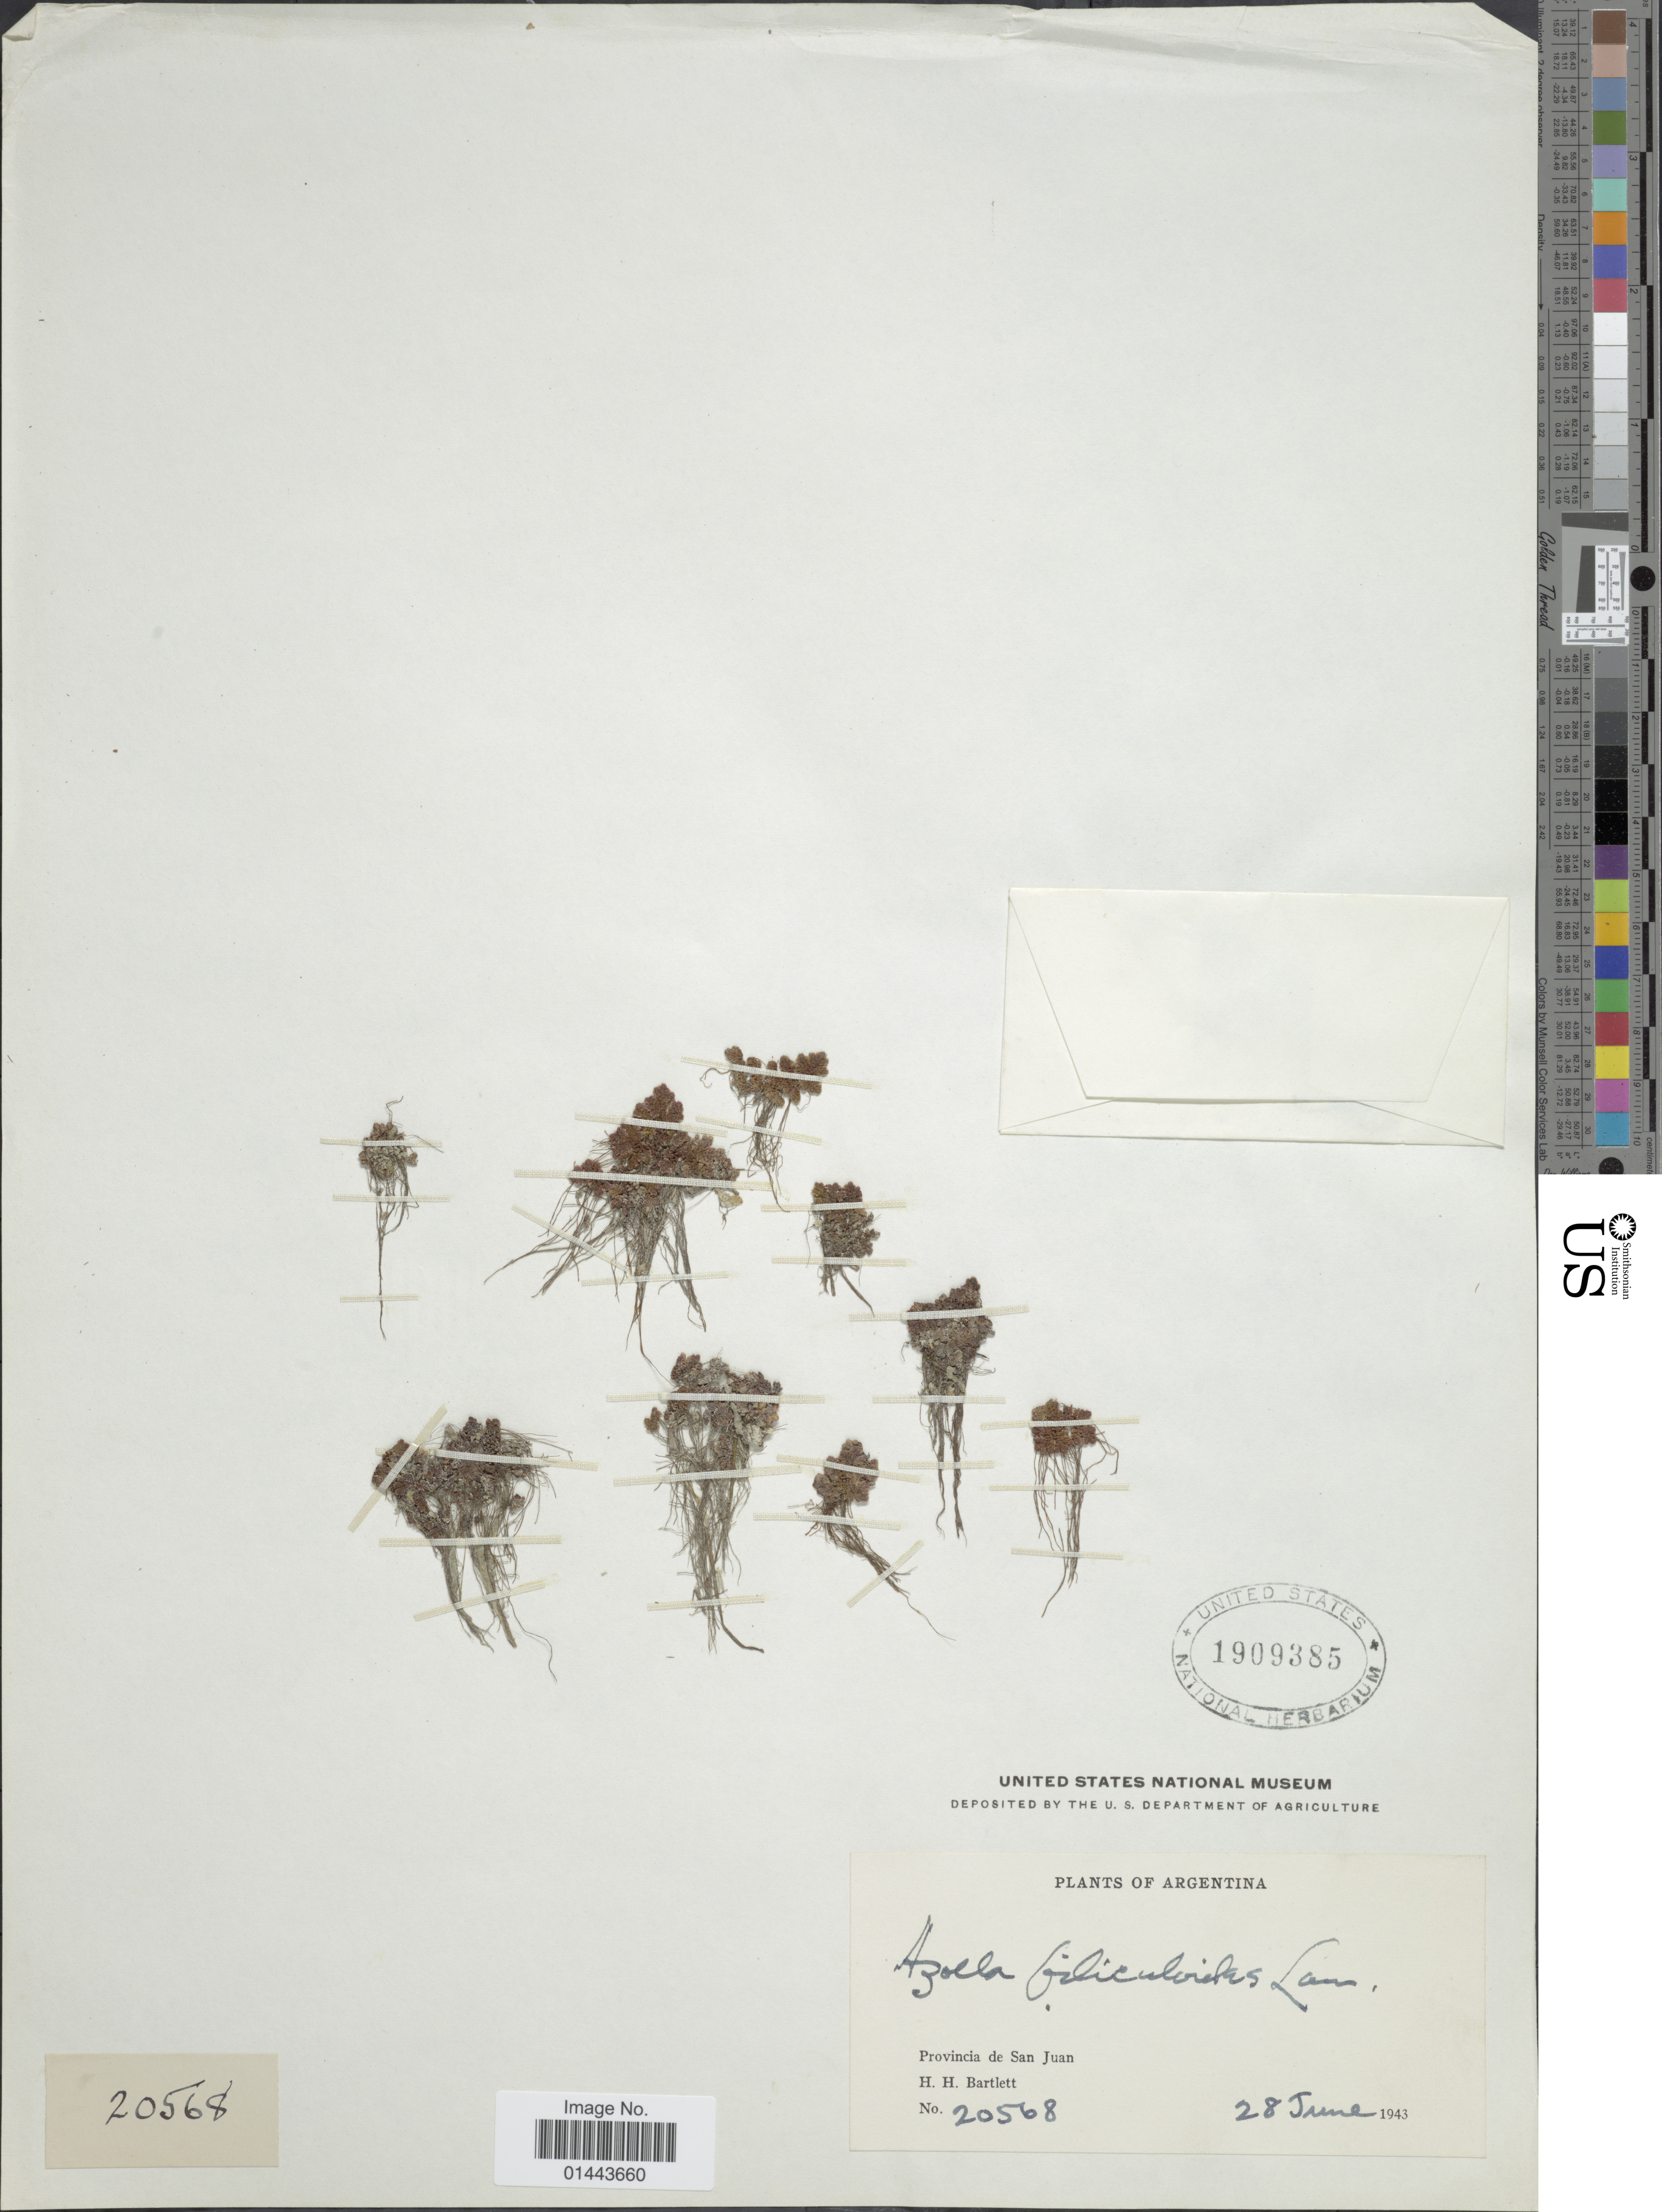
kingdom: Plantae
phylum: Tracheophyta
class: Polypodiopsida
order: Salviniales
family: Salviniaceae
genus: Azolla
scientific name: Azolla filiculoides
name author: Lam.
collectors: H. H. Bartlett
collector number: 20568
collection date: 1943-06-28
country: Argentina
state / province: San Juan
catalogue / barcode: US 1909385